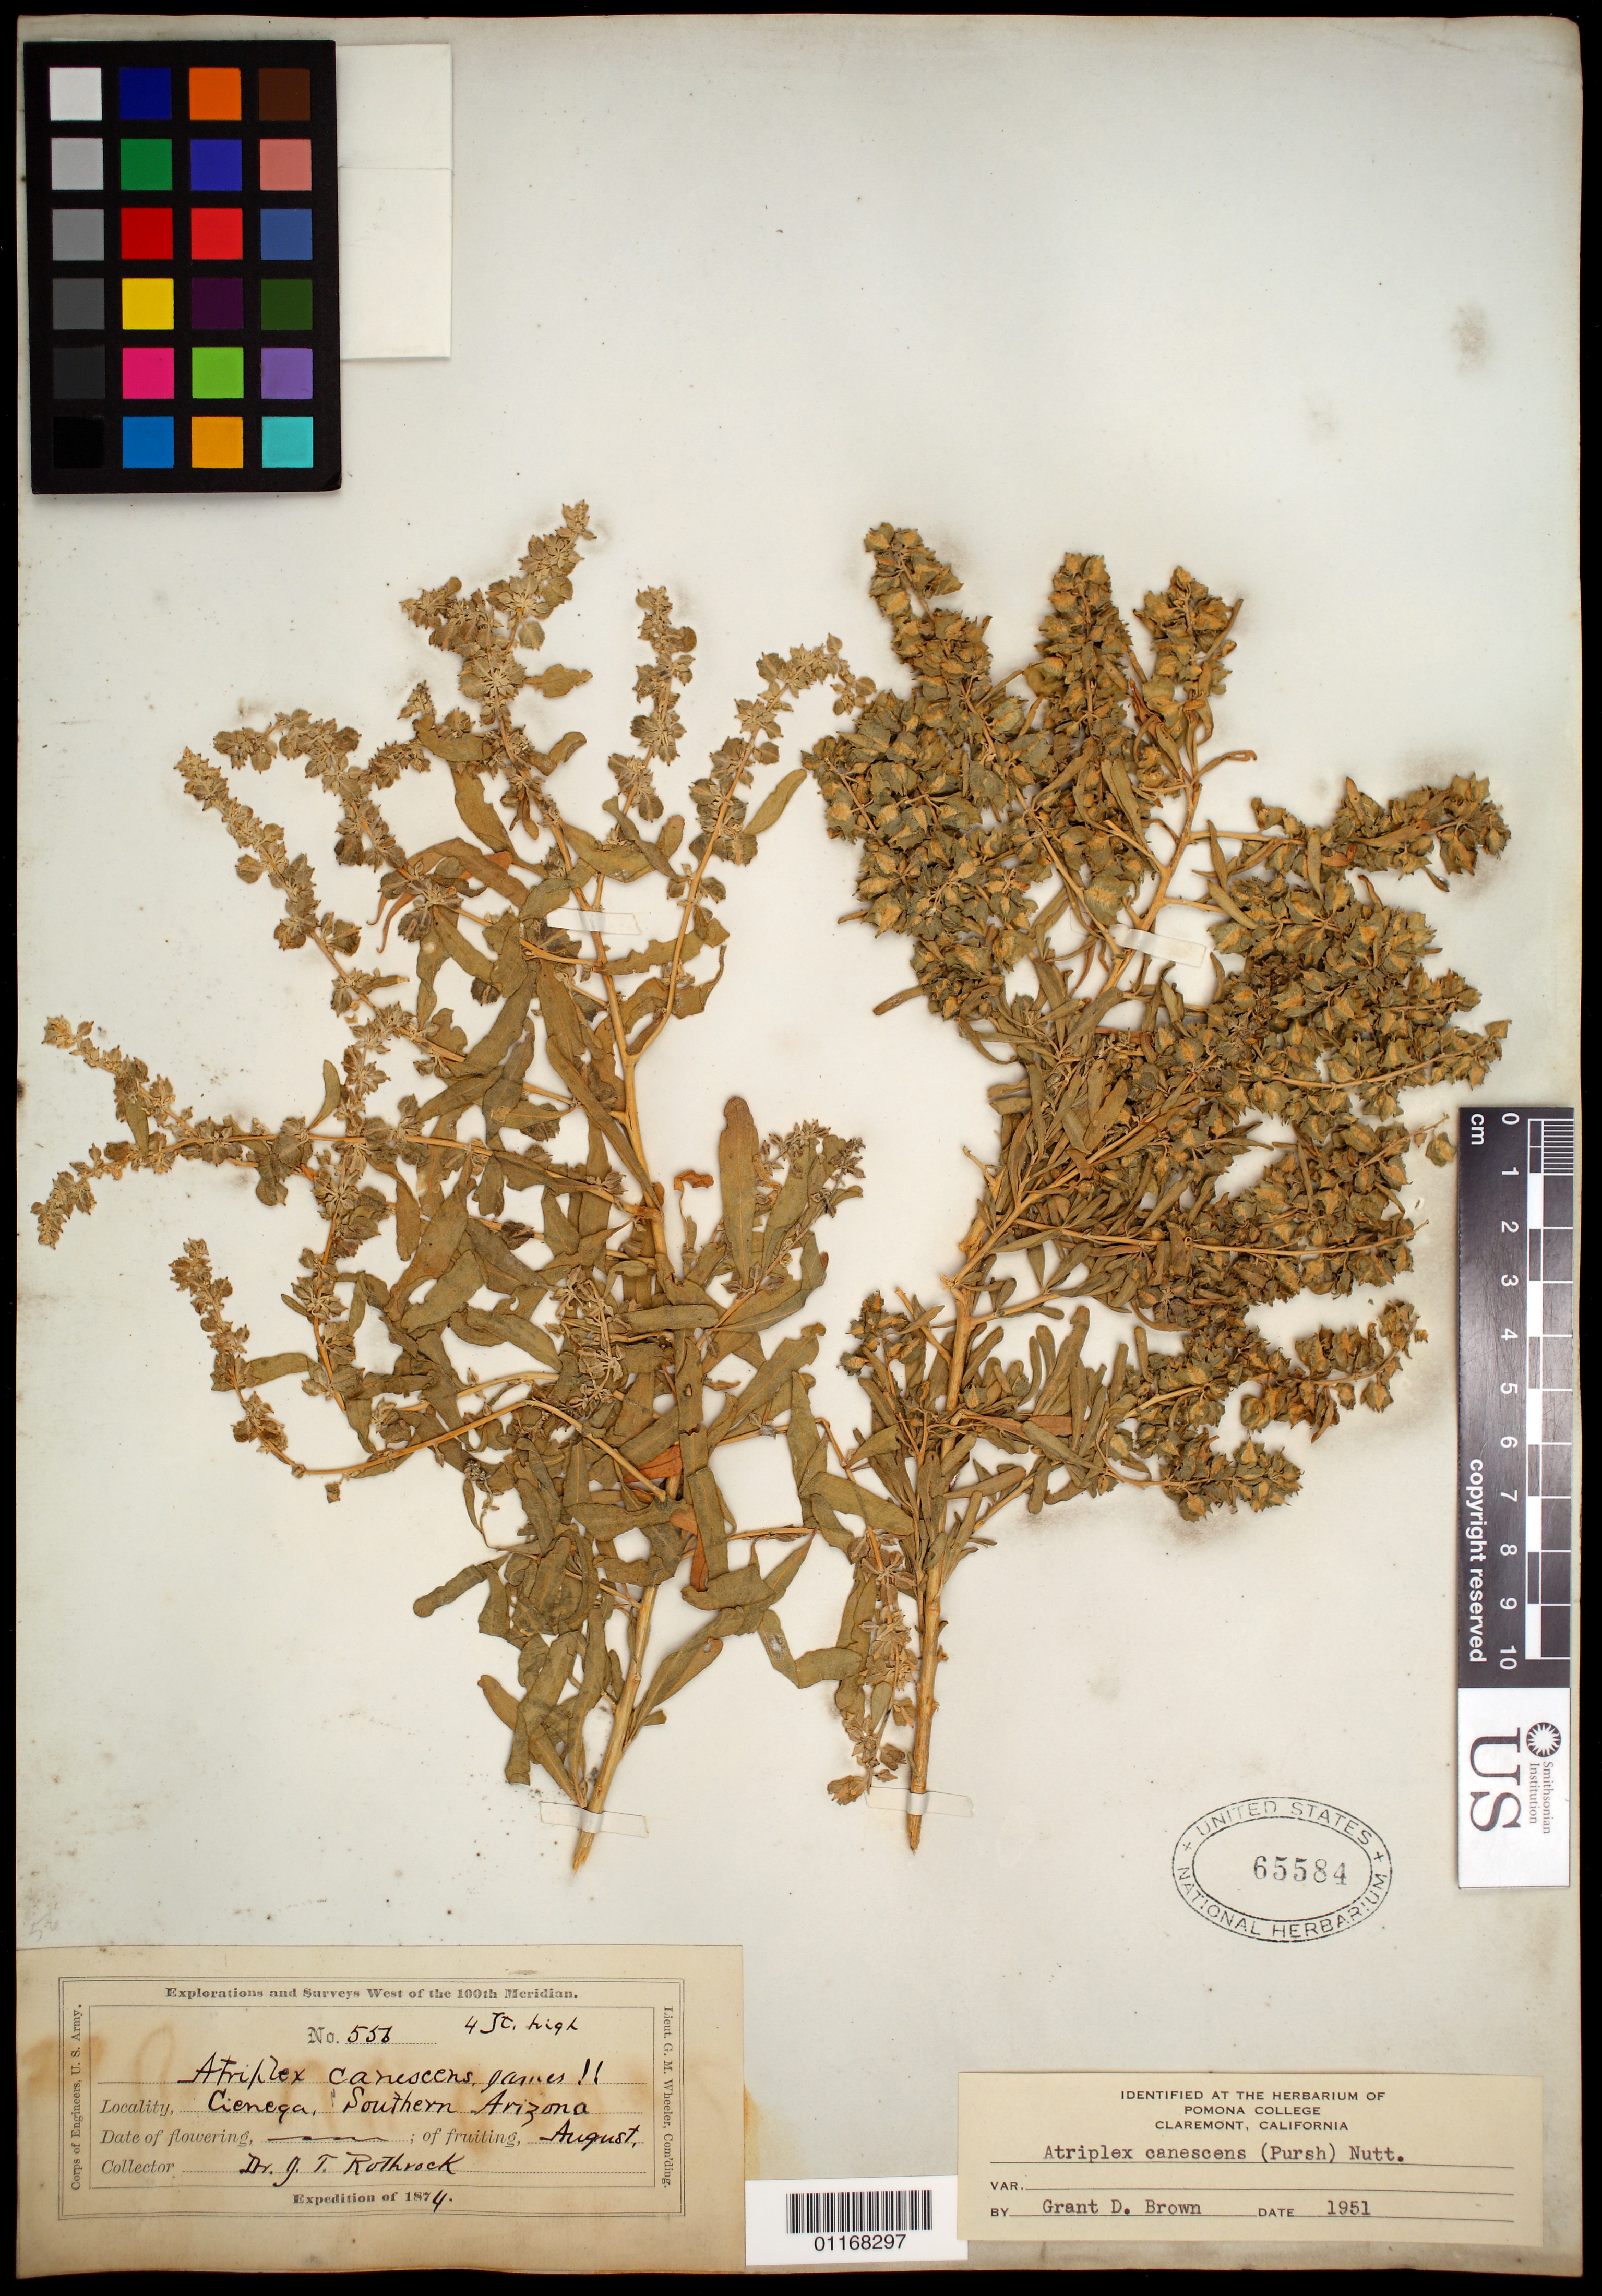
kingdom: Plantae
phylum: Tracheophyta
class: Magnoliopsida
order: Caryophyllales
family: Amaranthaceae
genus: Atriplex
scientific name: Atriplex canescens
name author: (Pursh) Nutt.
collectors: J. T. Rothrock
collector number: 556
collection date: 1874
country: United States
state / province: Arizona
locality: Cinega, S. Arizona.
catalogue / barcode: US 65584